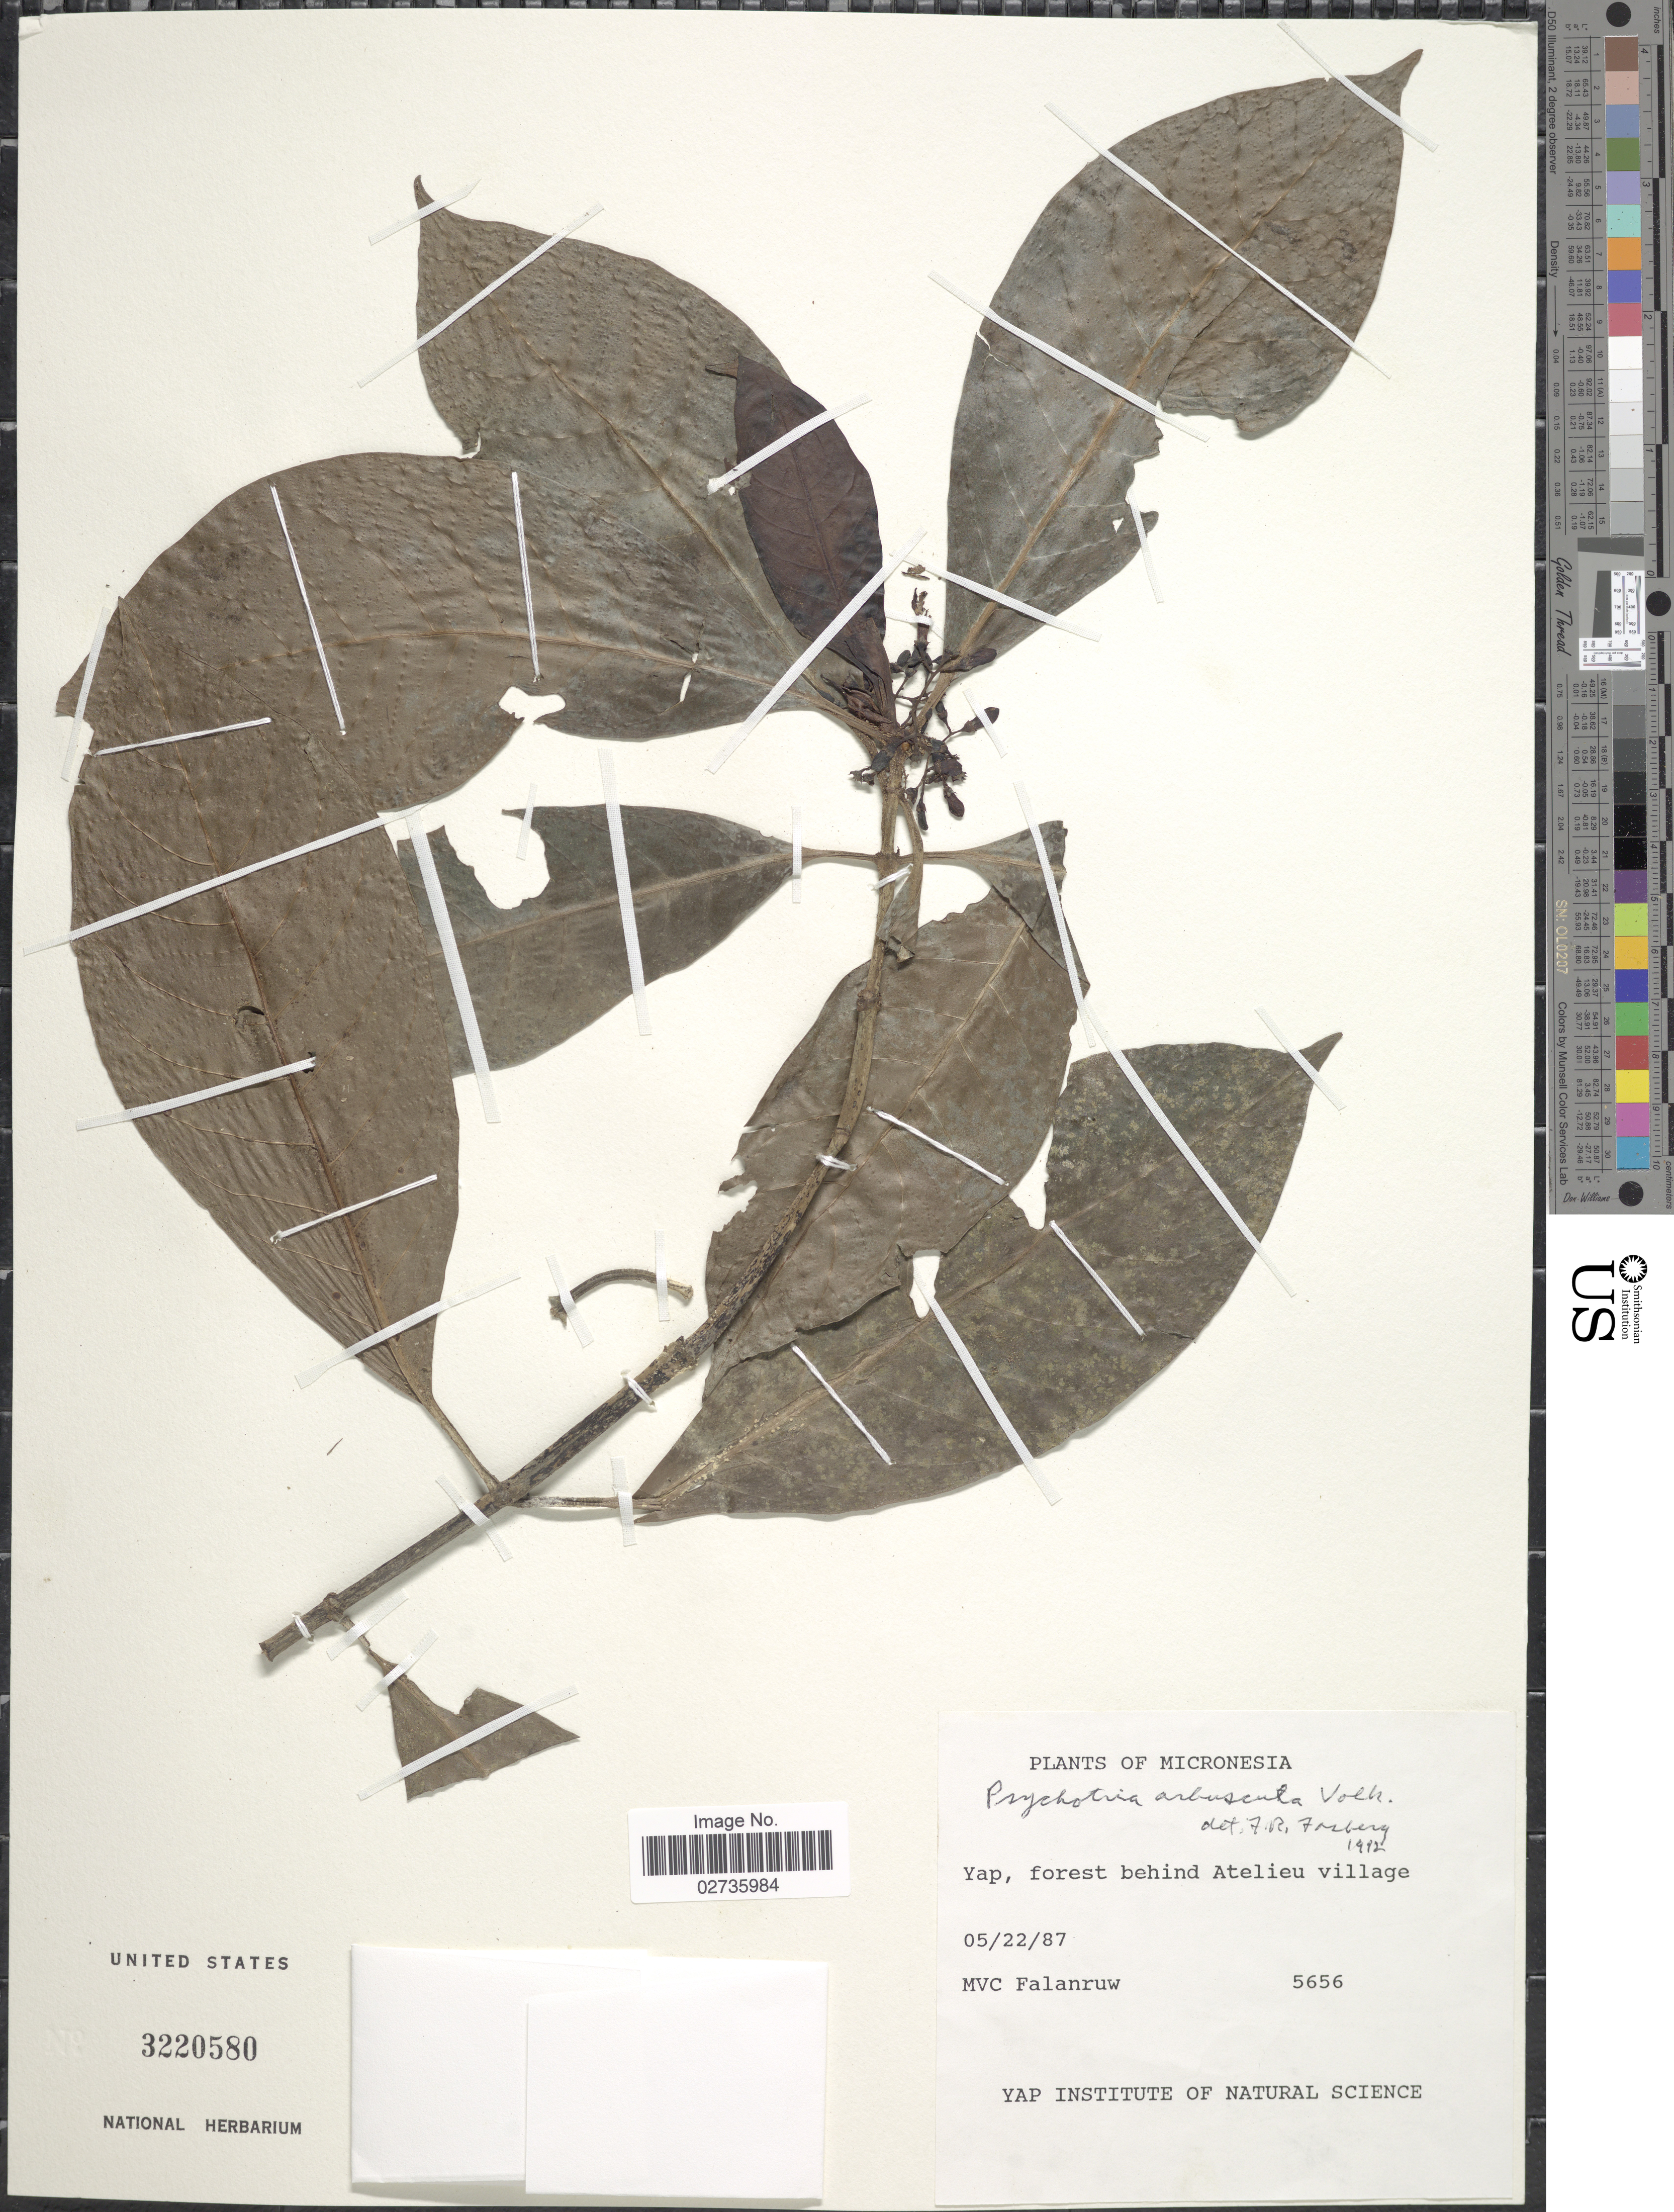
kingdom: Plantae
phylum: Tracheophyta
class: Magnoliopsida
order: Gentianales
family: Rubiaceae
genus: Psychotria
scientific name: Psychotria arbuscula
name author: Volkens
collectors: M. V. Falanruw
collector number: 5656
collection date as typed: Transcribed d/m/y: 22/5/87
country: Micronesia, Federated States of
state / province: Yap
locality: Forest behind Atelieu village. Micronesia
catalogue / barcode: US 3220580